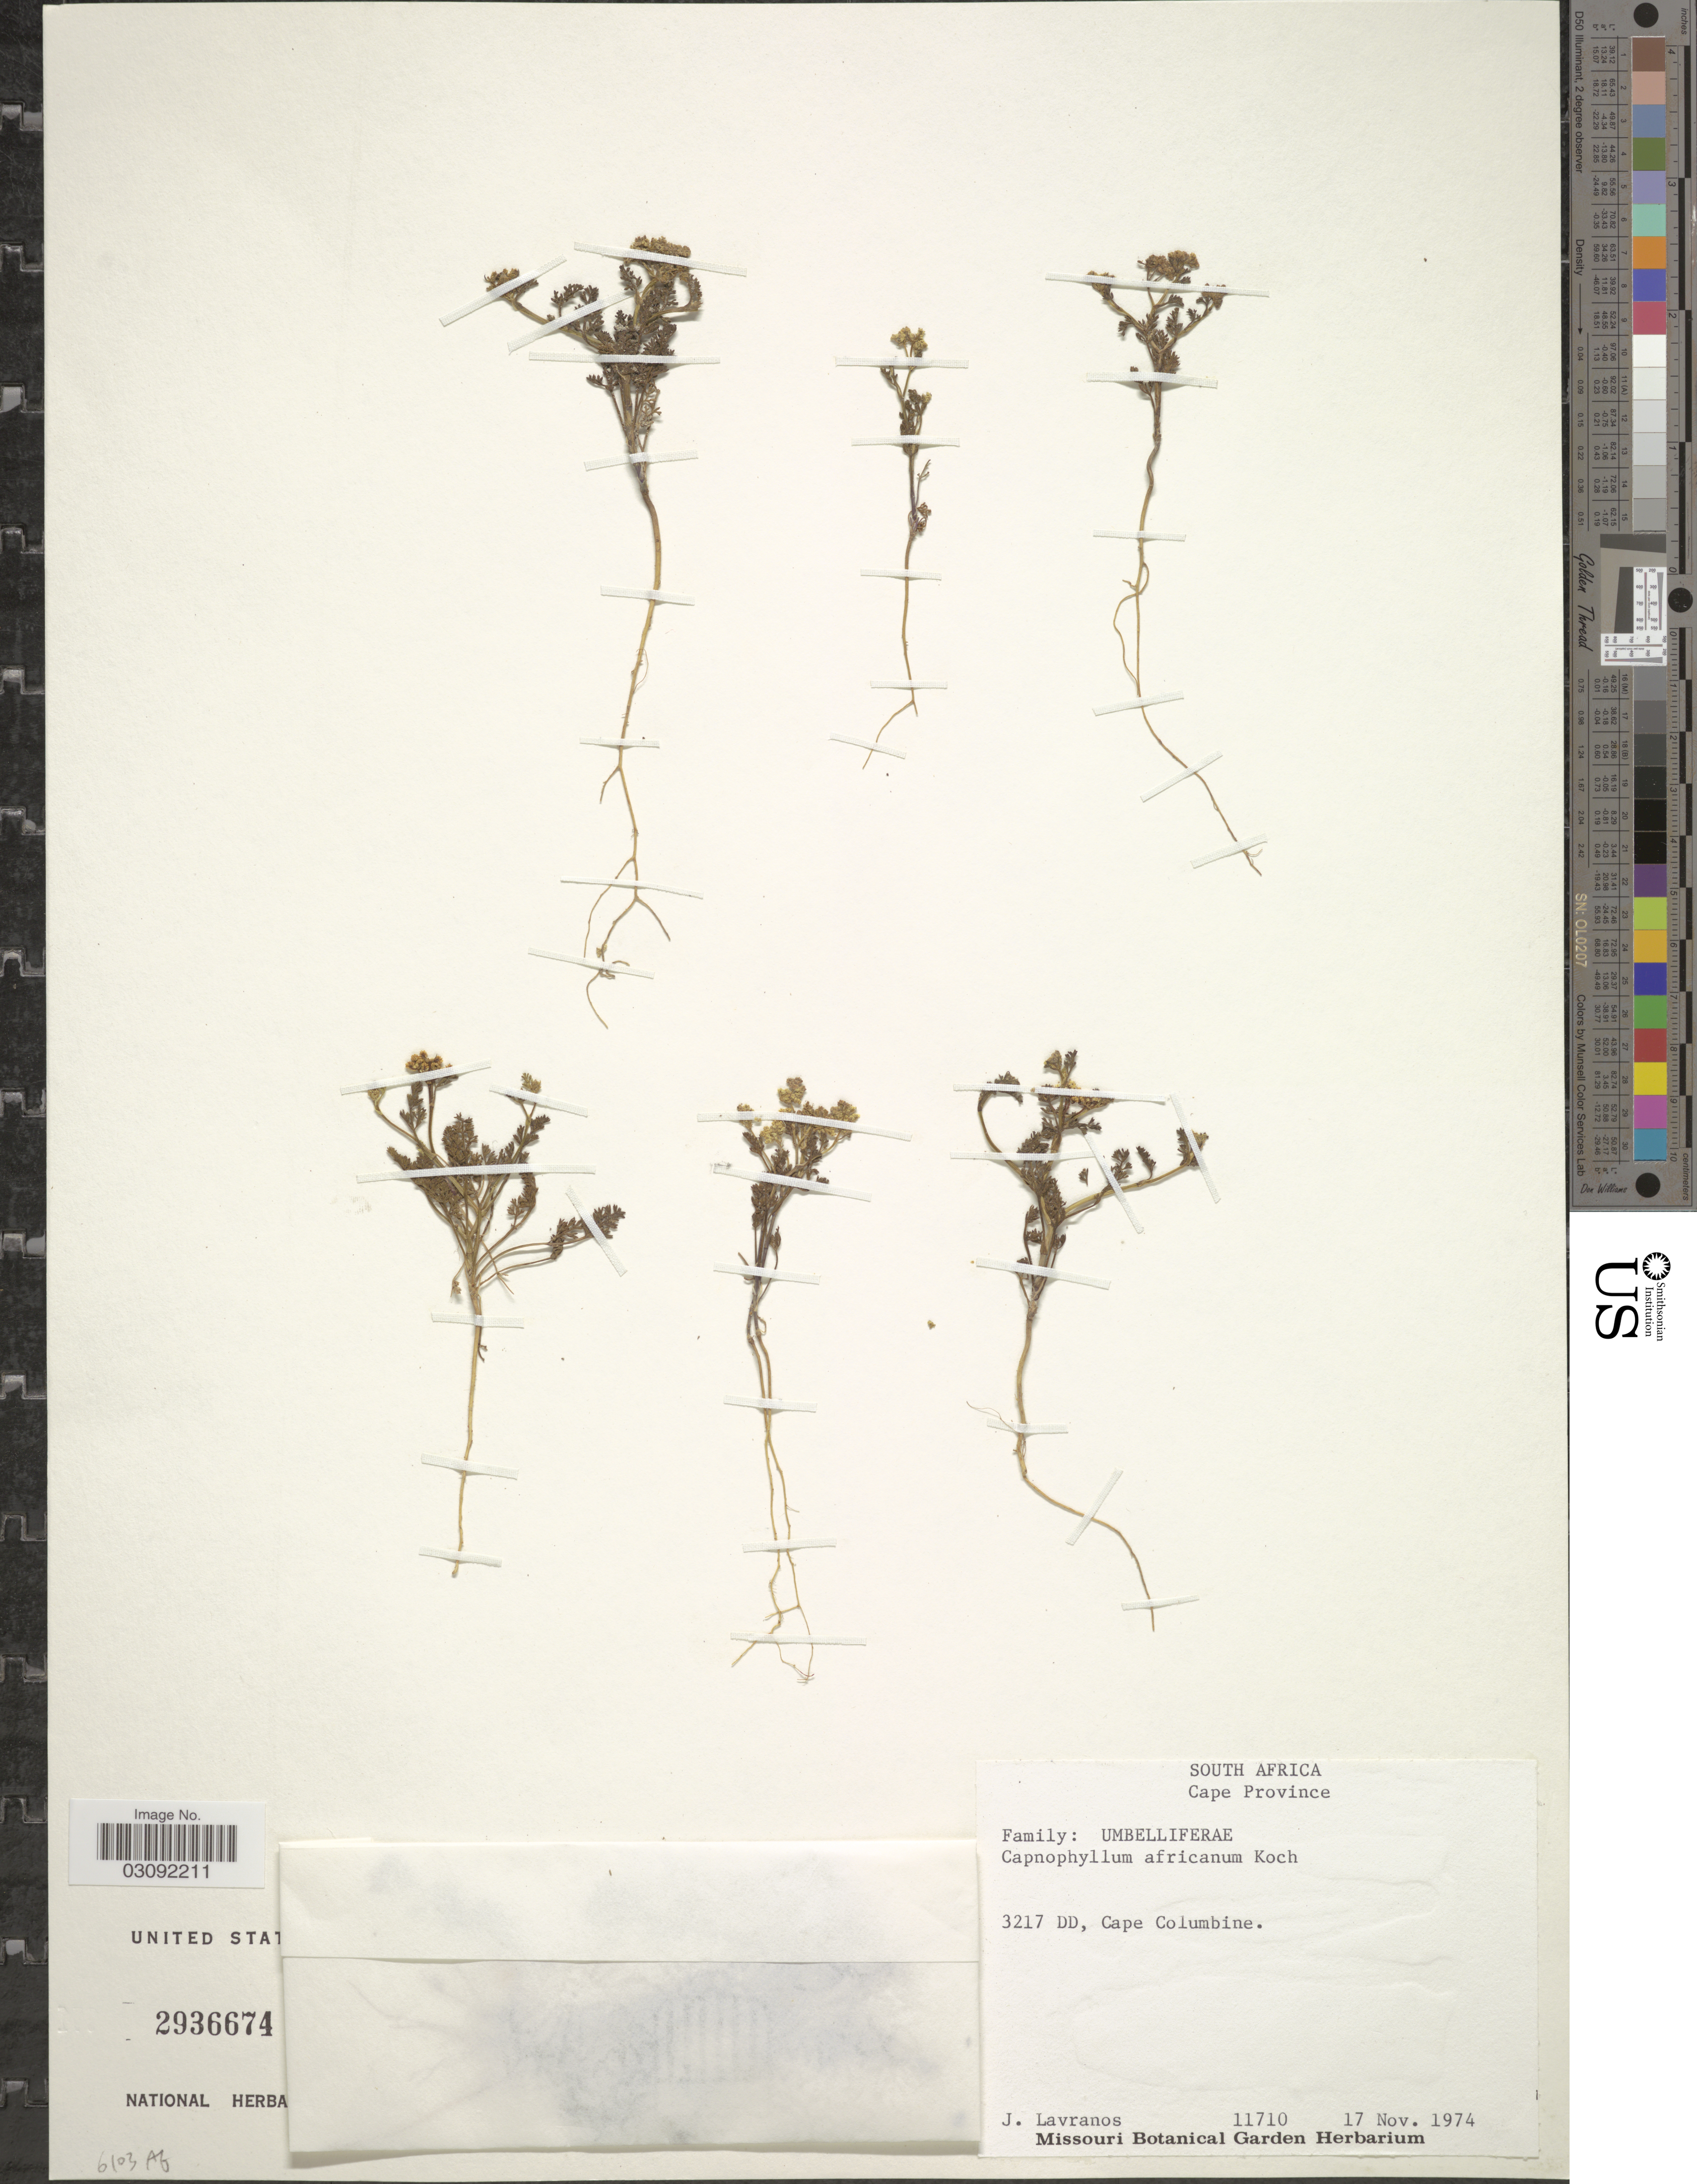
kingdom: Plantae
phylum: Tracheophyta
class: Magnoliopsida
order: Apiales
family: Apiaceae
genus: Capnophyllum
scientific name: Capnophyllum africanum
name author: (L.) Gaertn.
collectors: J. Lavranos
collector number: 11710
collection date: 1974-11-17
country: South Africa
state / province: Western Cape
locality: South Africa. Cape Province. 3217 DD, Cape Columbine.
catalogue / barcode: US 2936674